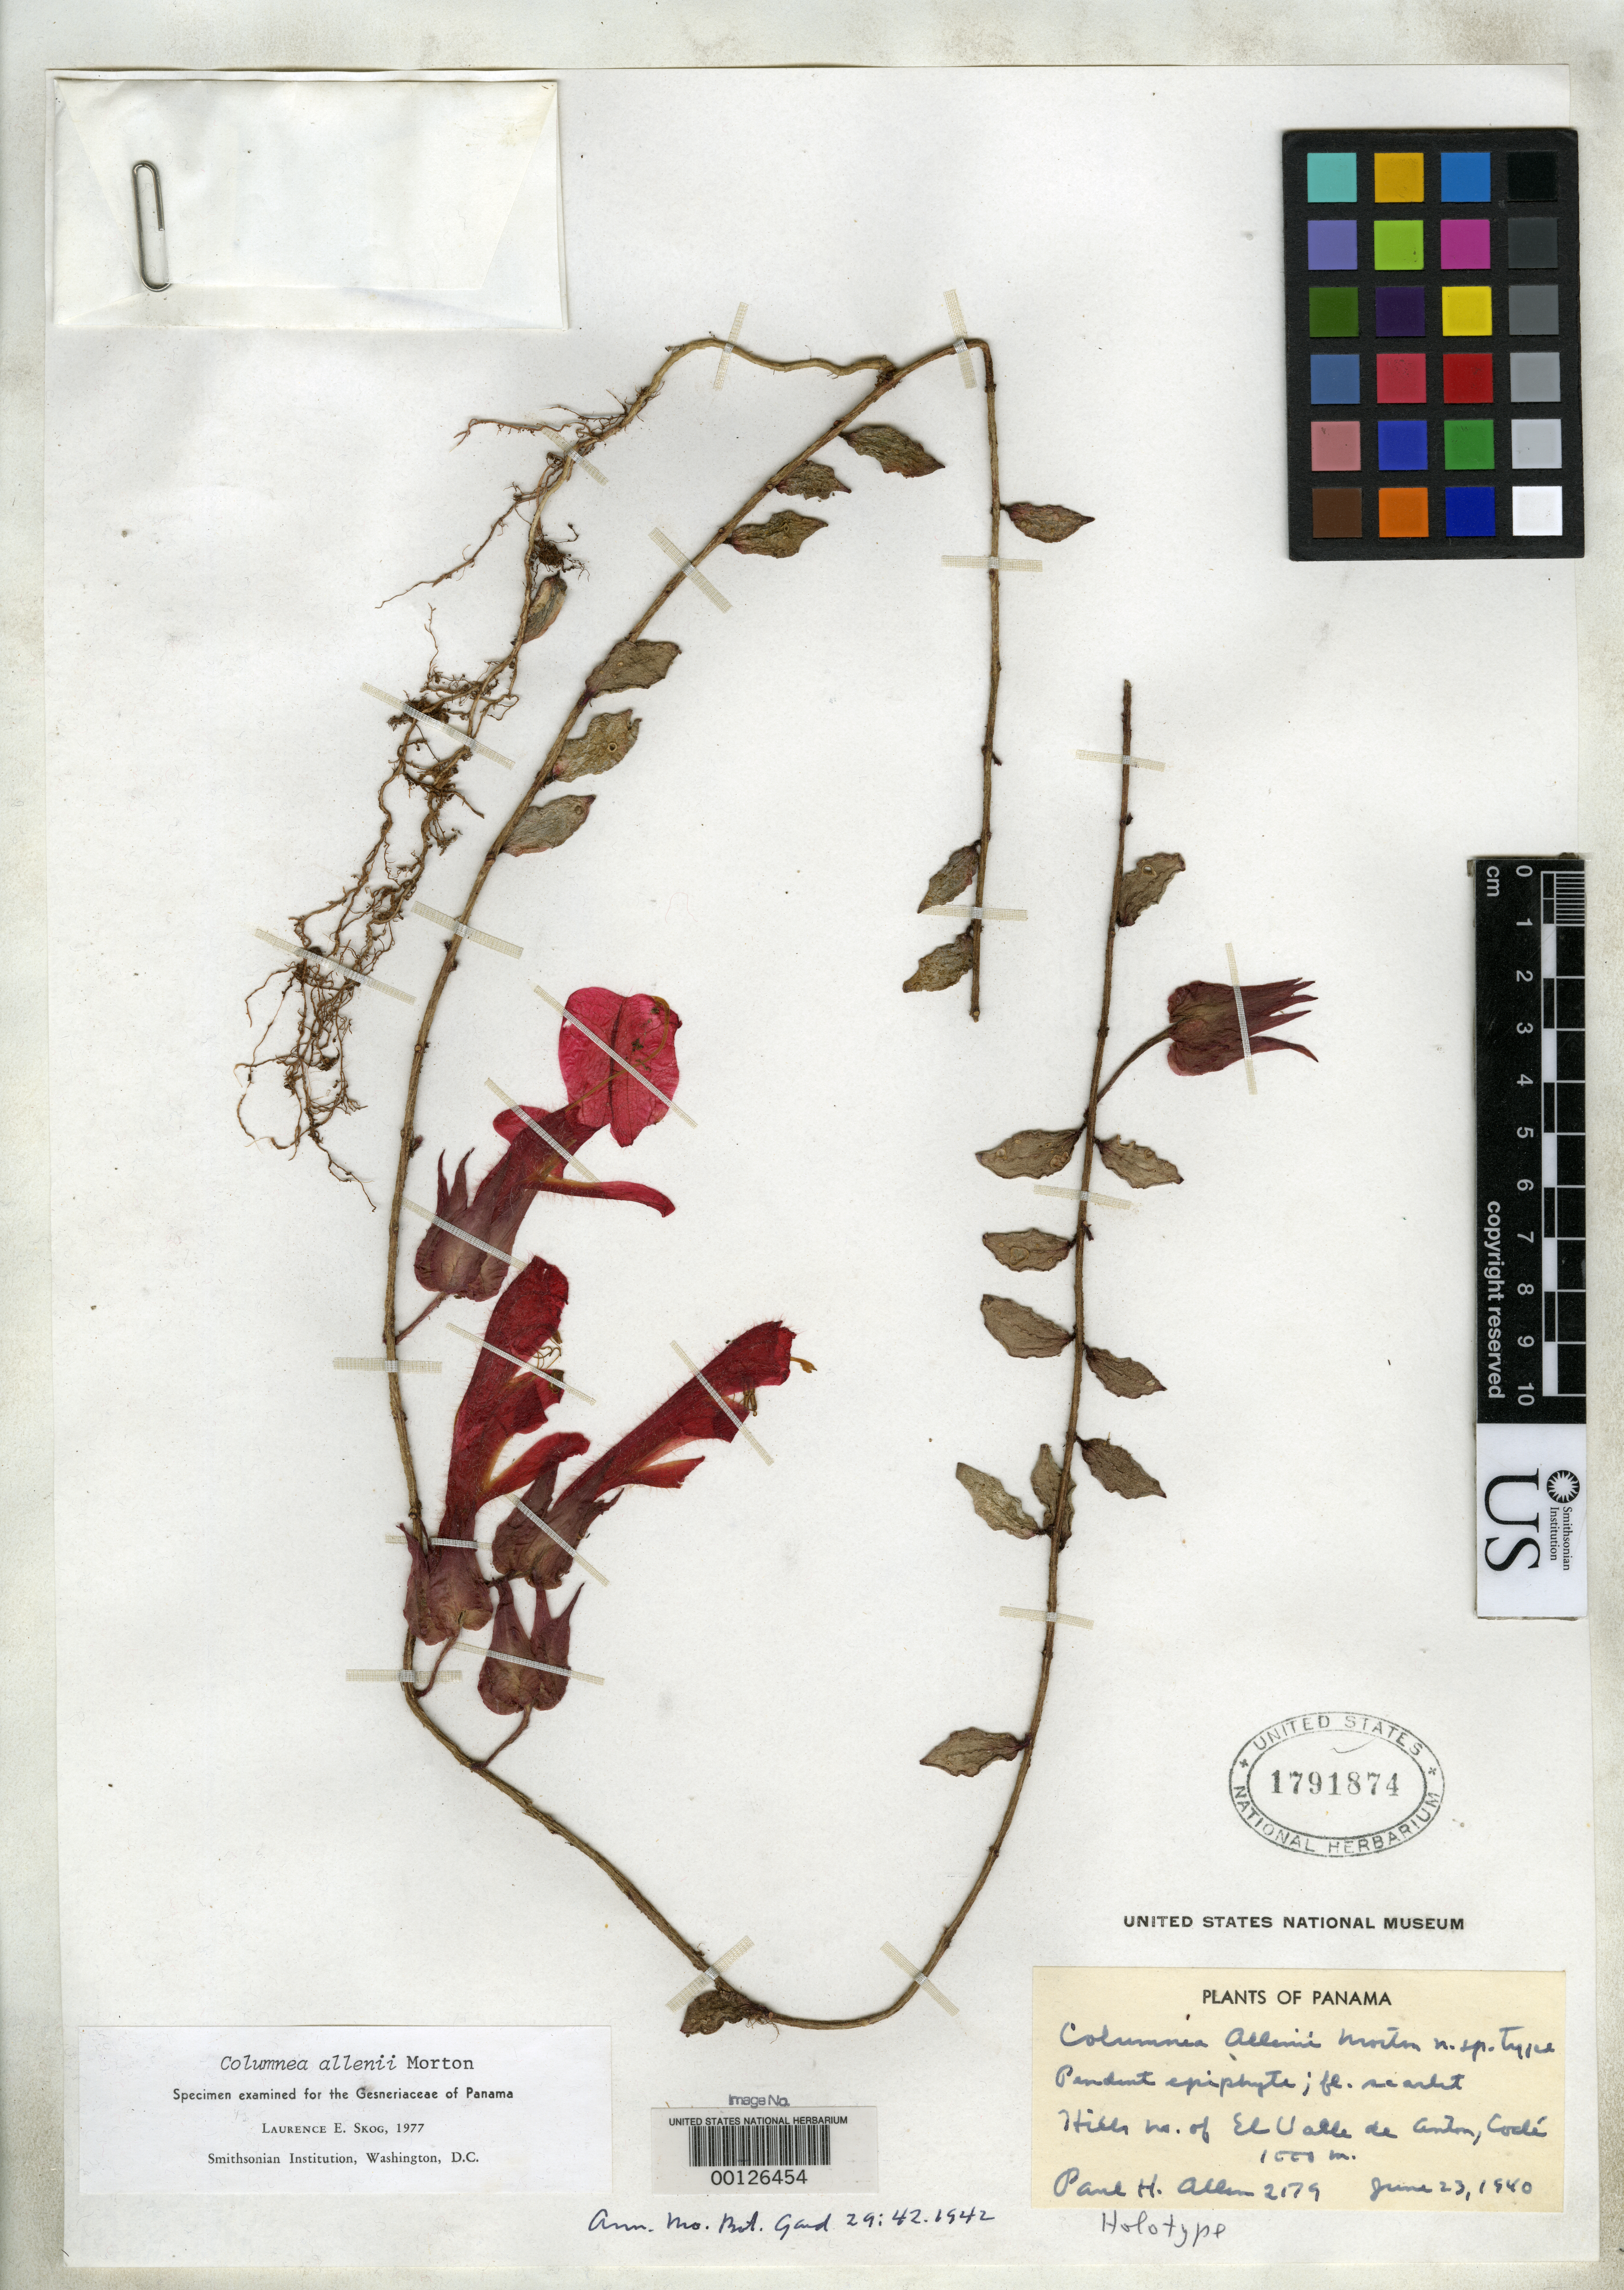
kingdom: Plantae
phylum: Tracheophyta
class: Magnoliopsida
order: Lamiales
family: Gesneriaceae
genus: Columnea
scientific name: Columnea allenii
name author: C.V. Morton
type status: Holotype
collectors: P. H. Allen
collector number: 2179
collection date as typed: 23 Jun 1940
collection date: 1940-06-23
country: Panama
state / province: Coclé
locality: N of el Valle De Anton.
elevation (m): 1000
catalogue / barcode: US 1791874